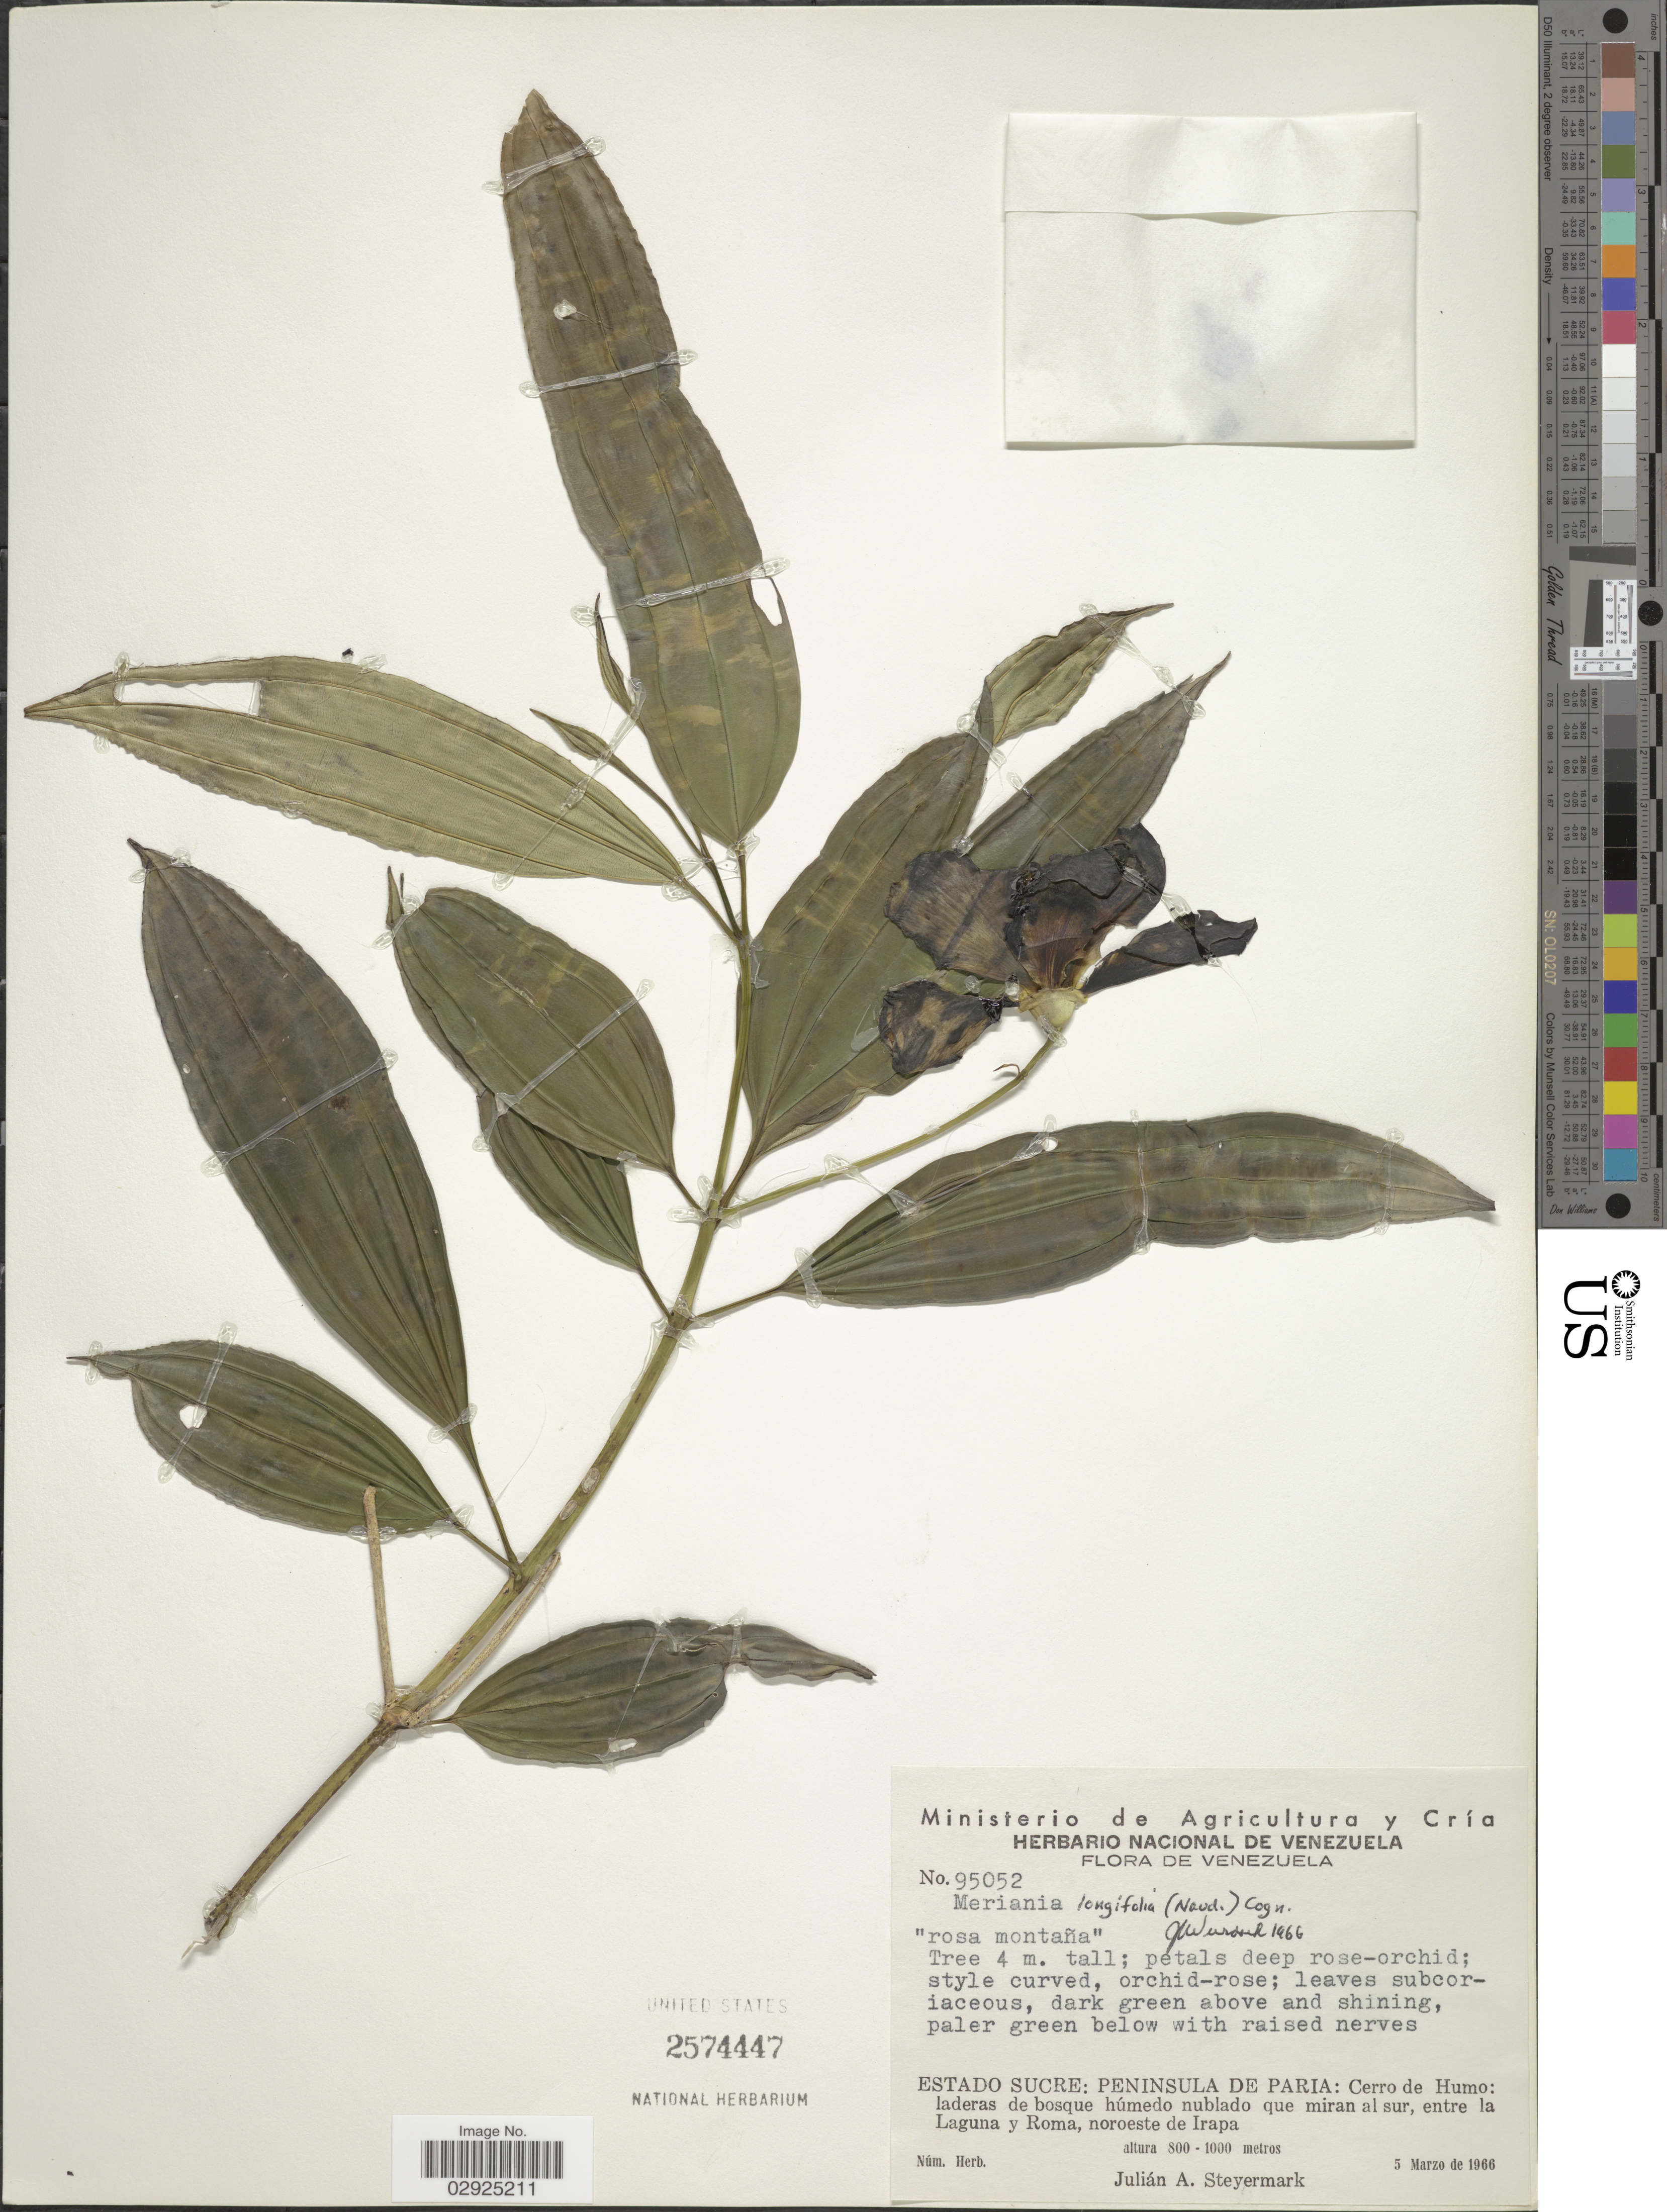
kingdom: Plantae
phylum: Tracheophyta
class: Magnoliopsida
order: Myrtales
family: Melastomataceae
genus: Meriania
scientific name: Meriania longifolia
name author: (Naudin) Cogn.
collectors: J. Steyermark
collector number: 95052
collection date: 1966-03-05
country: Venezuela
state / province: Sucre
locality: Peninsula de Paria: Cerro de Humo: laderas de bosque húmedo nublado que miran al sur, entre la Laguna y Roma, noroeste de Irapa.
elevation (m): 800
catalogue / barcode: US 2574447